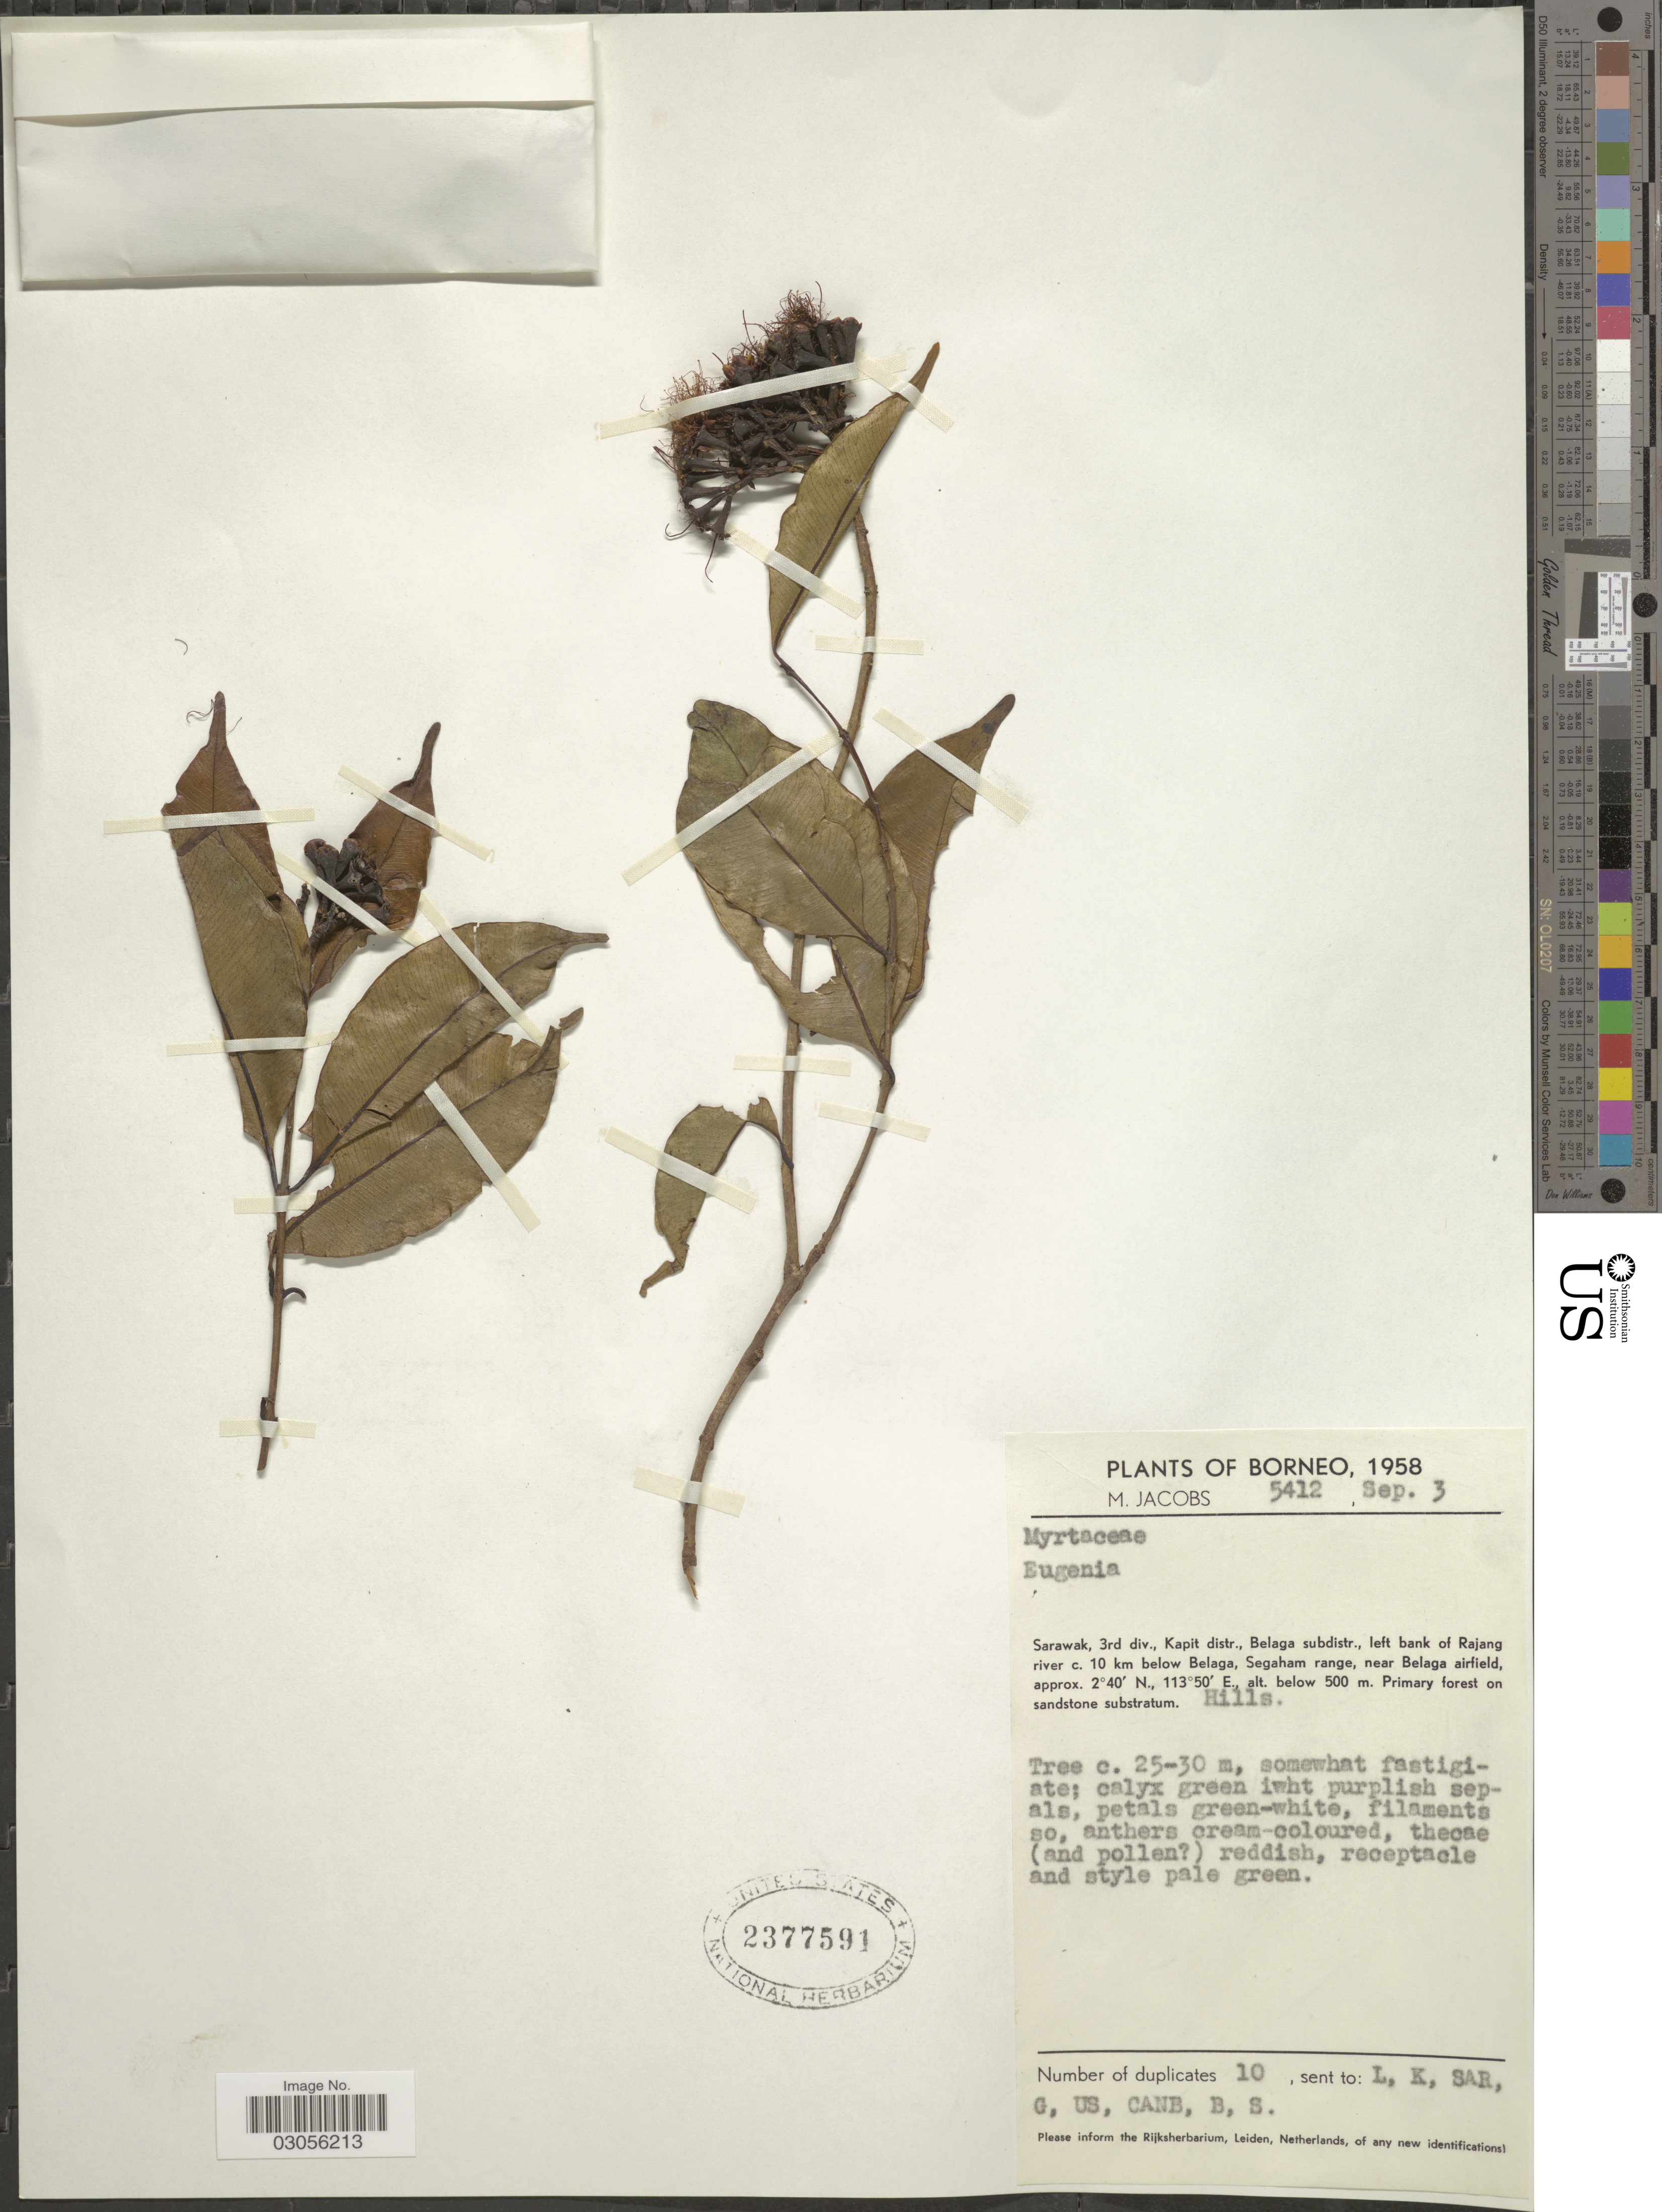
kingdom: Plantae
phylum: Tracheophyta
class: Magnoliopsida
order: Myrtales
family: Myrtaceae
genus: Syzygium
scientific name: Syzygium sp.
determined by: Strong, M. T., (US), Smithsonian Institution - National Museum of Natural History (UNITED STATES)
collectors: M. Jacobs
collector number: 5412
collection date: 1958-09-03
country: Malaysia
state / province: Sarawak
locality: Borneo. Sarawak, 3rd div., Kapit distr., Belaga subdistr., left bank of Rajang river c. 10 km below Belaga, Segaham range, near Belaga airfield.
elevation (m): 500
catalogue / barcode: US 2377591